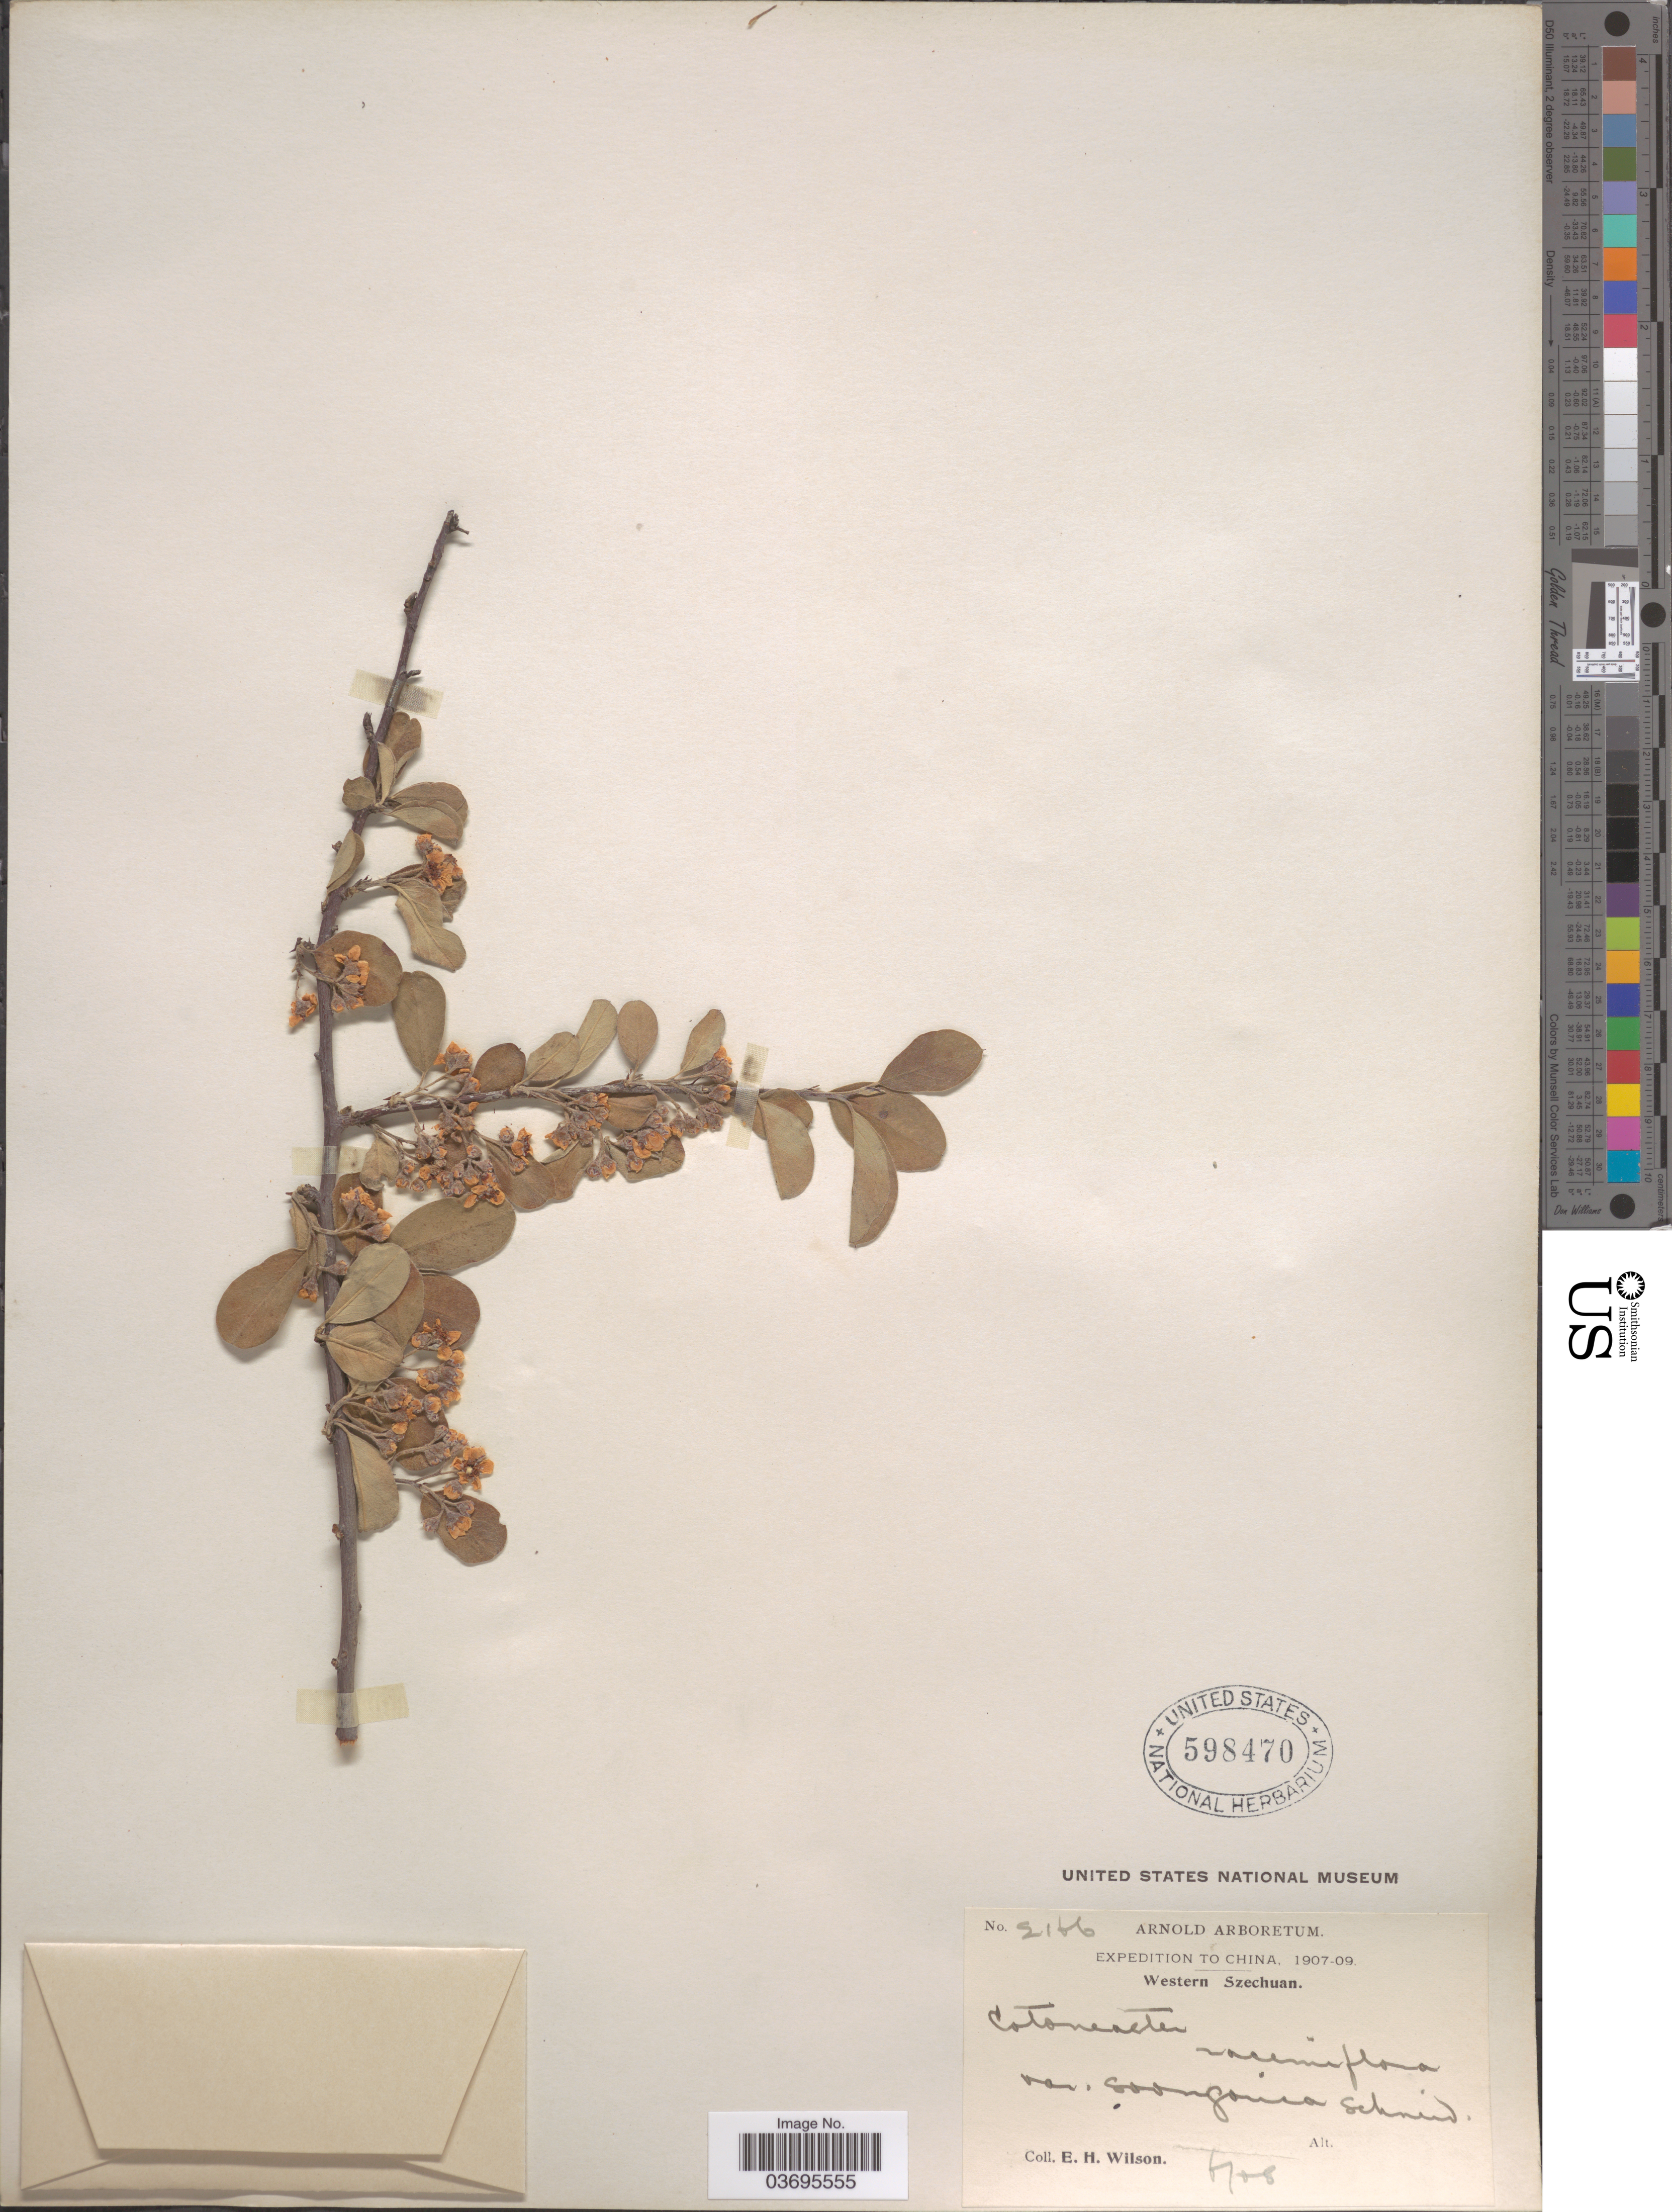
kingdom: Plantae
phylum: Tracheophyta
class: Magnoliopsida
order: Rosales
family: Rosaceae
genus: Cotoneaster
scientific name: Cotoneaster racemiflorus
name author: (Desf.) K. Koch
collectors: E. Wilson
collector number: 2166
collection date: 1908-06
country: China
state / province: Sichuan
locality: Western Szechuan.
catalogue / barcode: US 598470